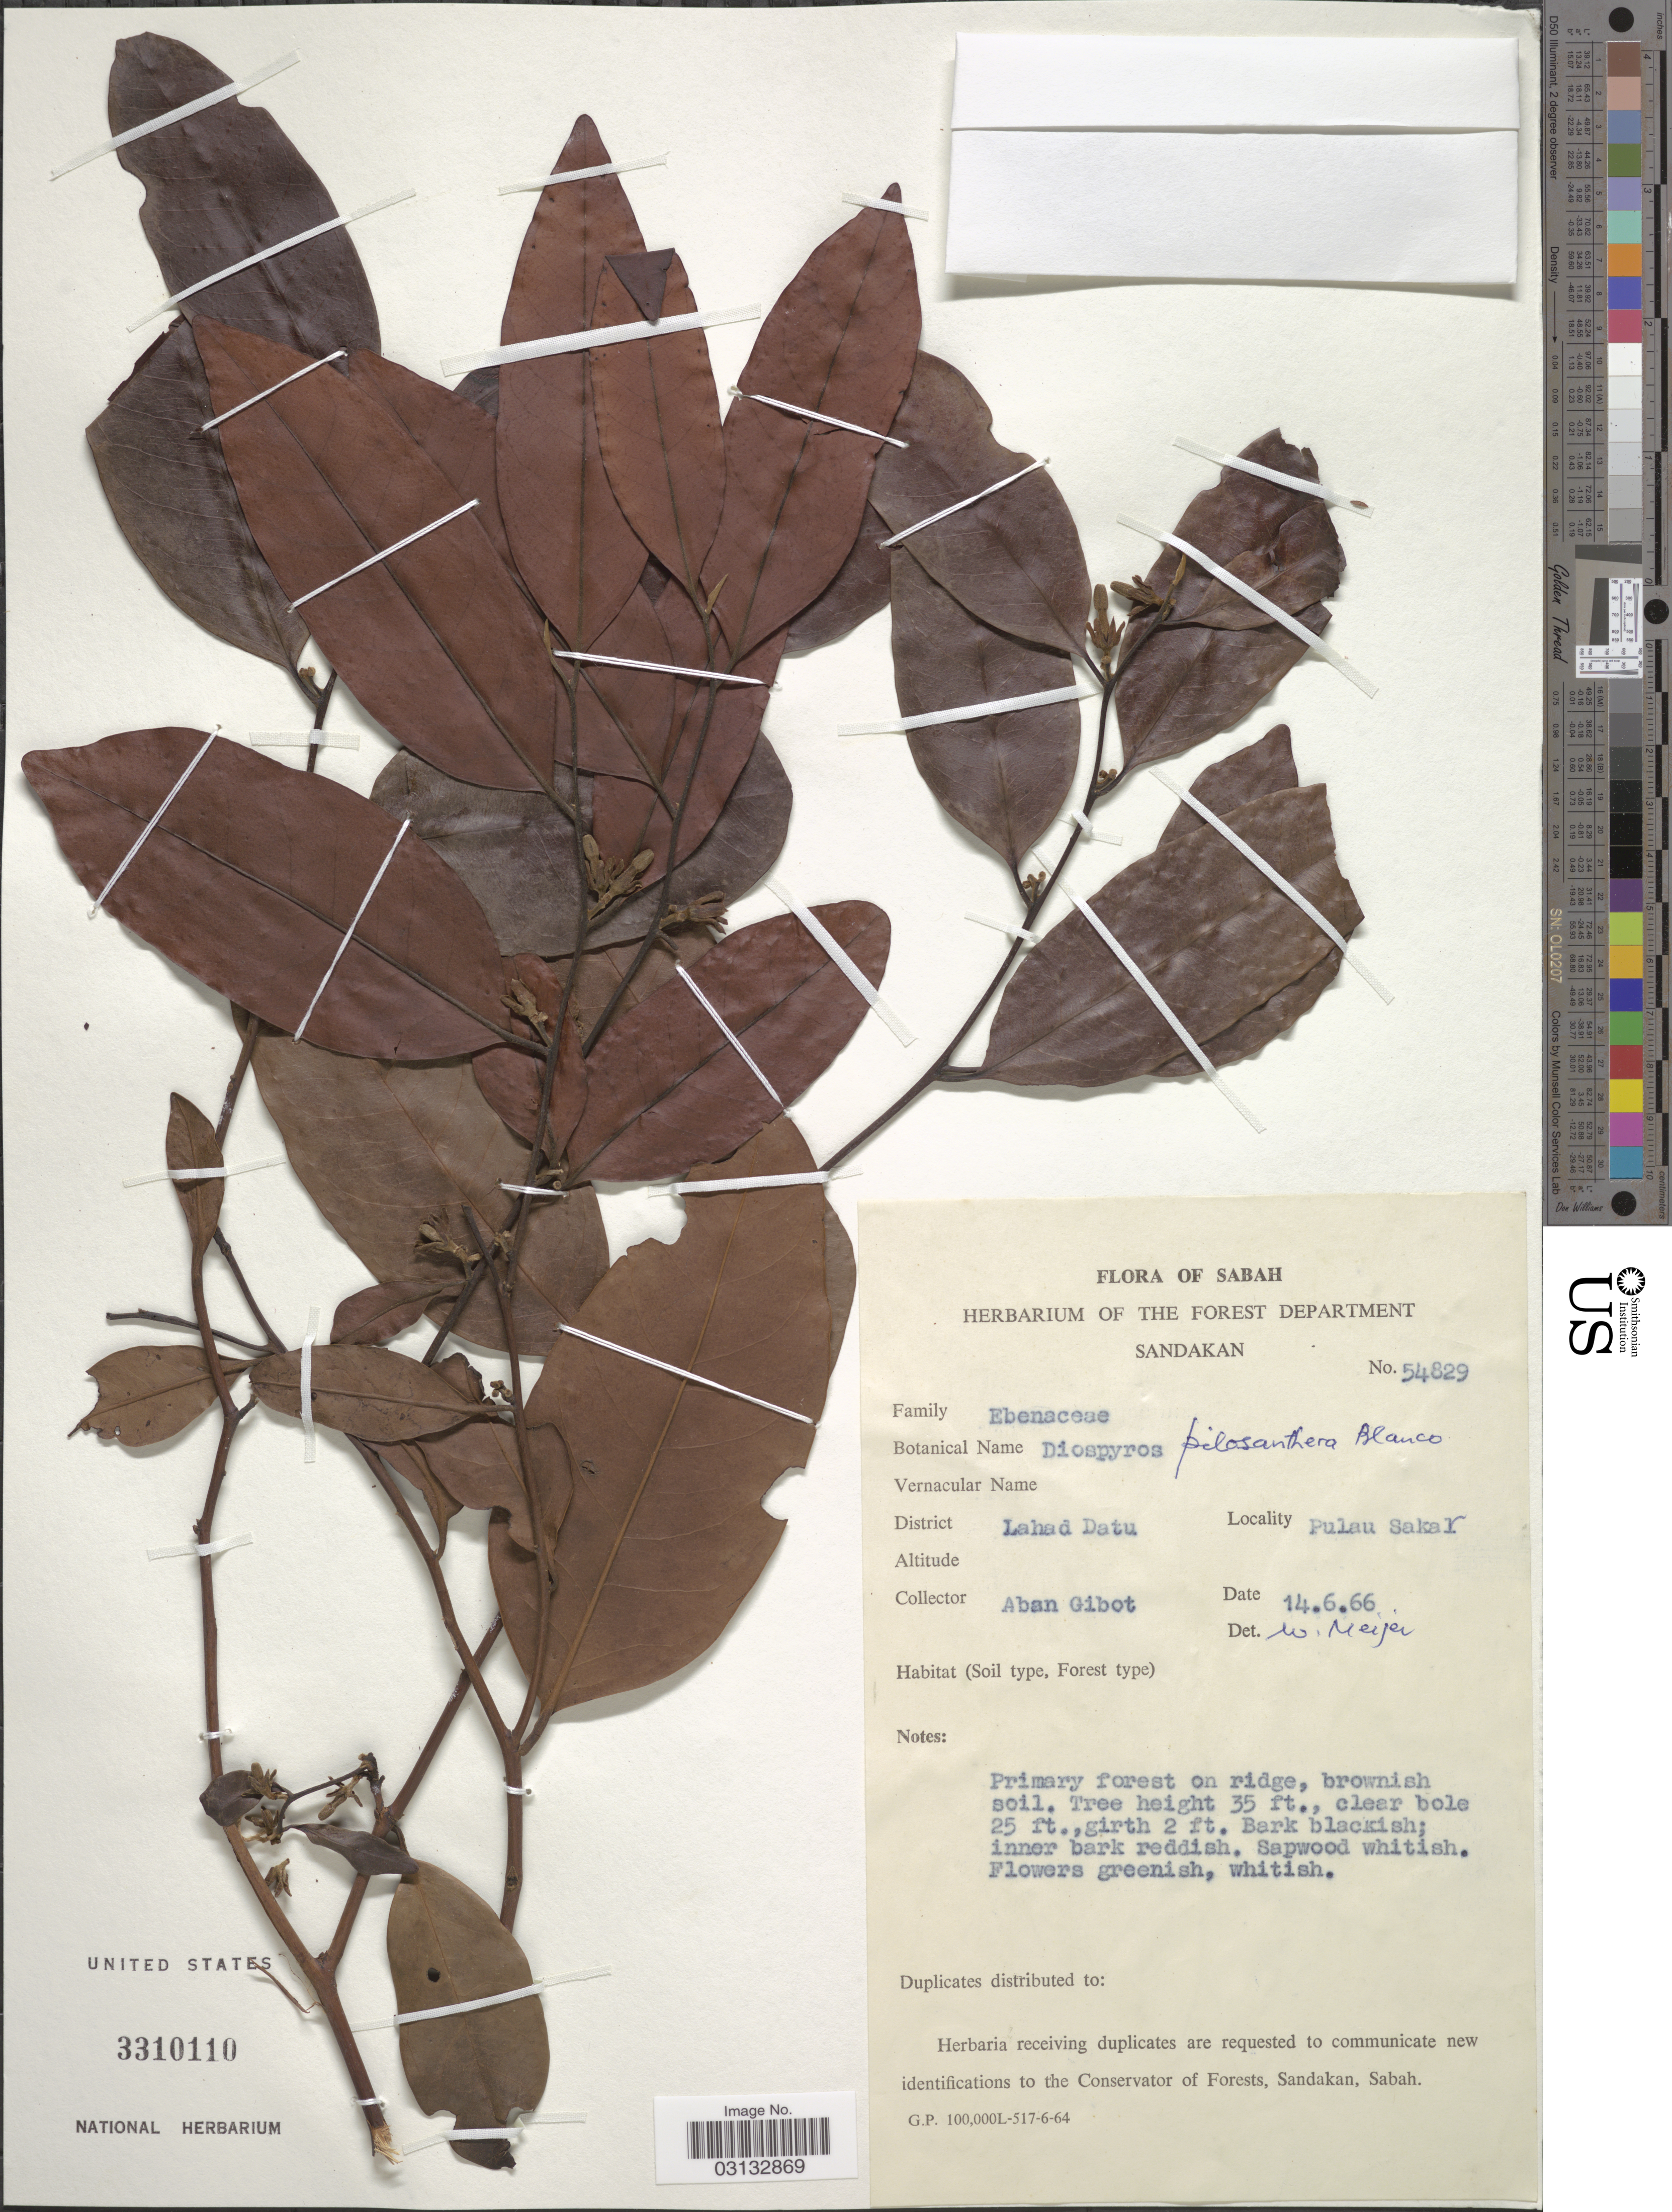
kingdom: Plantae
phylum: Tracheophyta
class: Magnoliopsida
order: Ericales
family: Ebenaceae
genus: Diospyros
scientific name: Diospyros pilosanthera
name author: Blanco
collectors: A. Gibot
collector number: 54829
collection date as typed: Transcribed d/m/y: 14/6/66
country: Malaysia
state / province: Sabah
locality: District Lahad Datu, Pulau Sakal.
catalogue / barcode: US 3310110